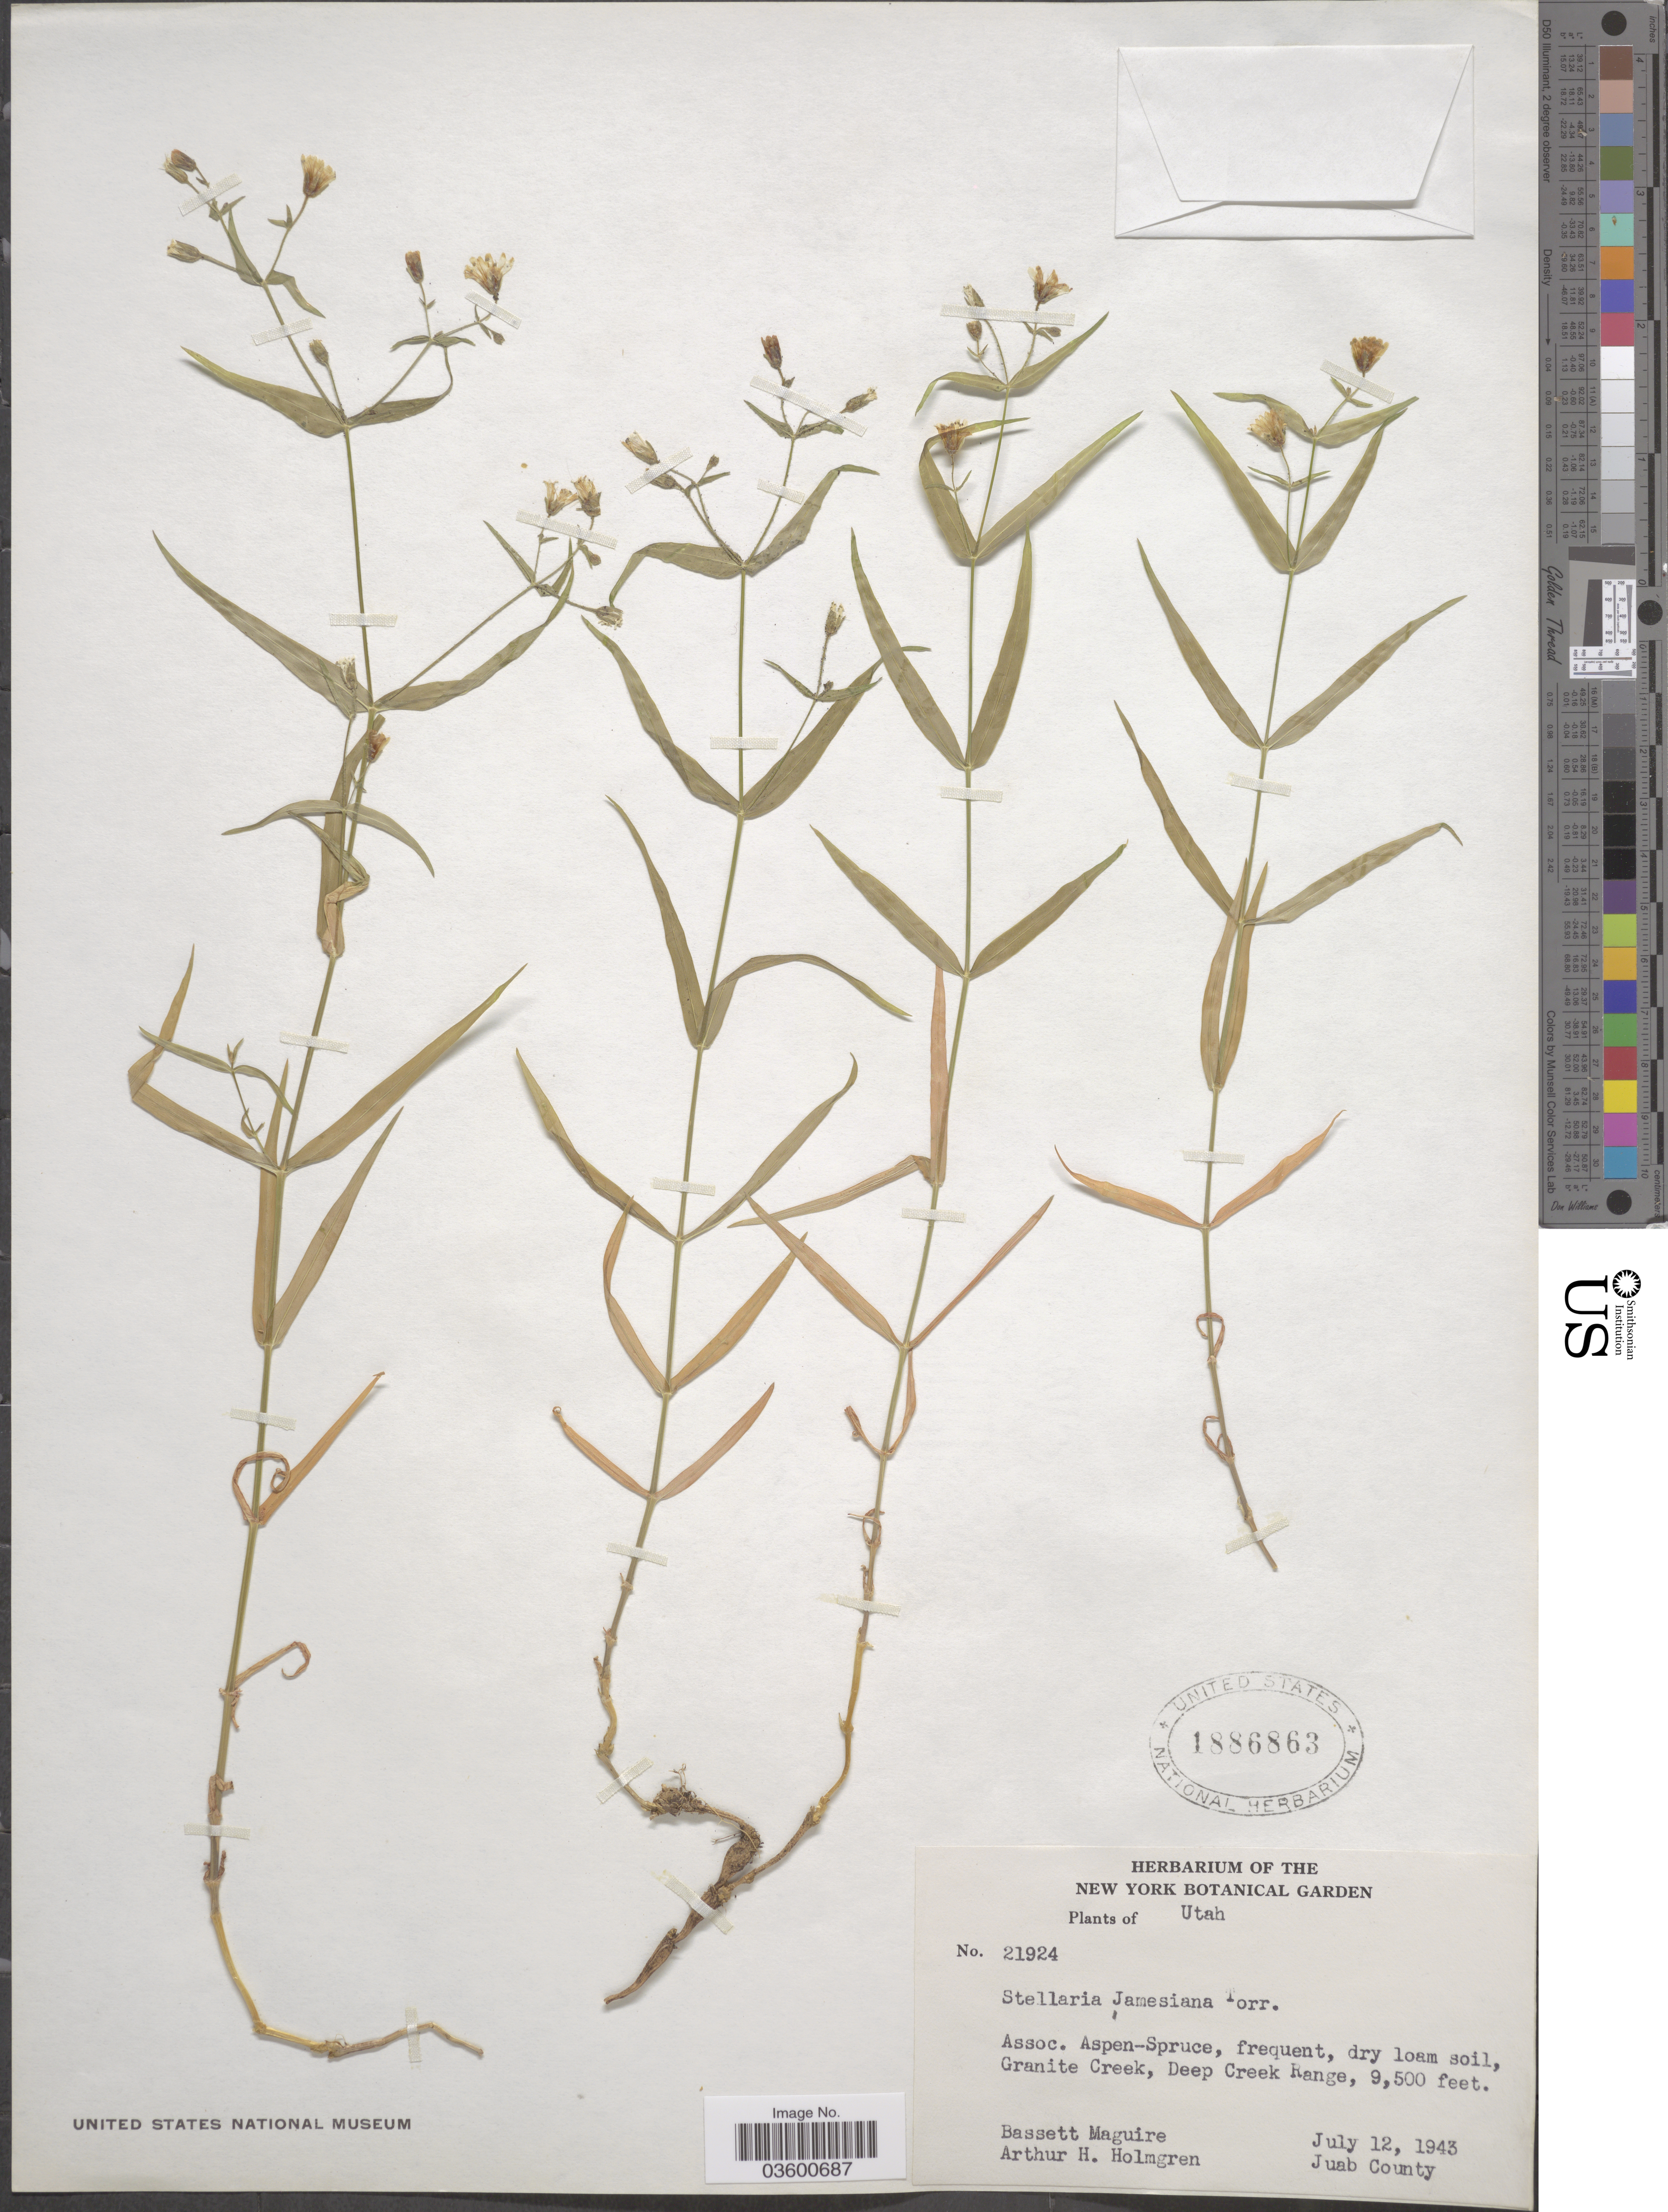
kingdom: Plantae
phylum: Tracheophyta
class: Magnoliopsida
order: Caryophyllales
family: Caryophyllaceae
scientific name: Torreyostellaria jamesiana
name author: (Torr.) Gang Yao et al.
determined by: Strong, M. T., (US), Smithsonian Institution - National Museum of Natural History (UNITED STATES)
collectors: B. Maguire & A. H. Holmgren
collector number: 21924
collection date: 1943-07-12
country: United States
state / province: Utah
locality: Assoc. Aspen-Spruce, Granite Creek, Deep Creek Range. Juab County.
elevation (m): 2896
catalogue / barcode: US 1886863